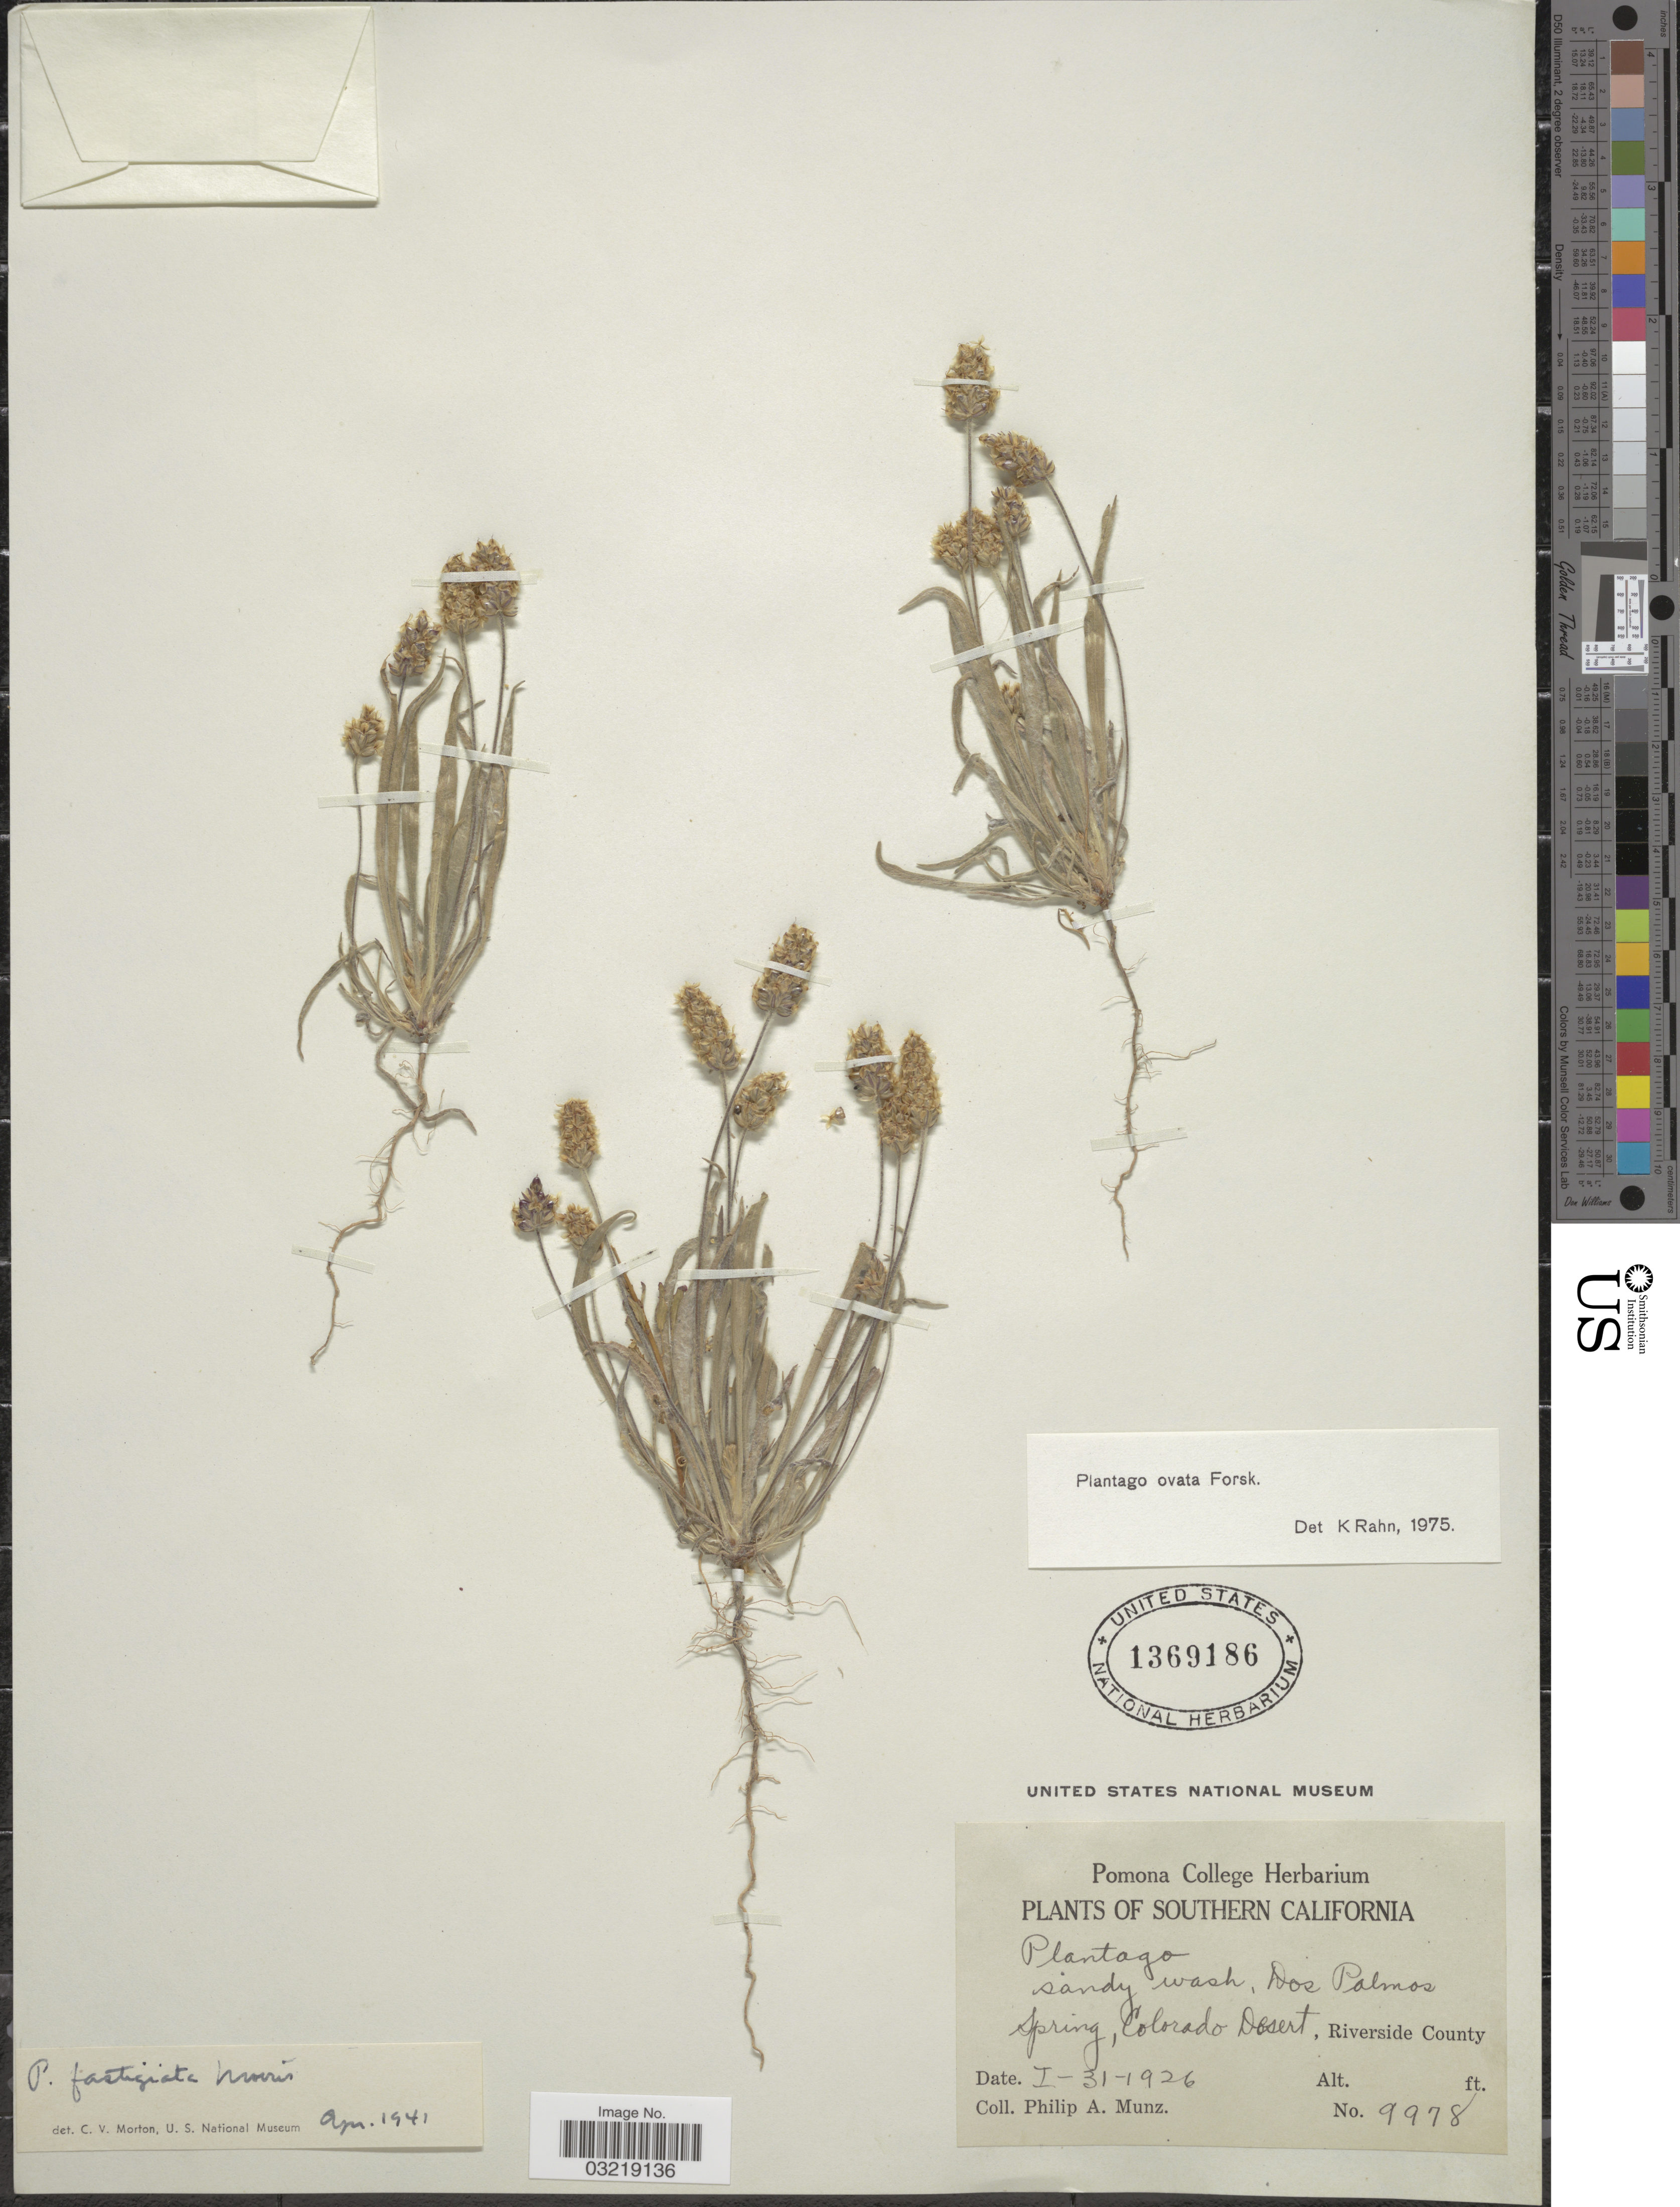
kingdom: Plantae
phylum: Tracheophyta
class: Magnoliopsida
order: Lamiales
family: Plantaginaceae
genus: Plantago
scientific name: Plantago ovata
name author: Forssk.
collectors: P. A. Munz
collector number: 9978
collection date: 1926-01-31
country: United States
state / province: California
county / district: Riverside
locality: Southern California. Spring, Colorado Desert, Riverside County.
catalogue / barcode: US 1369186